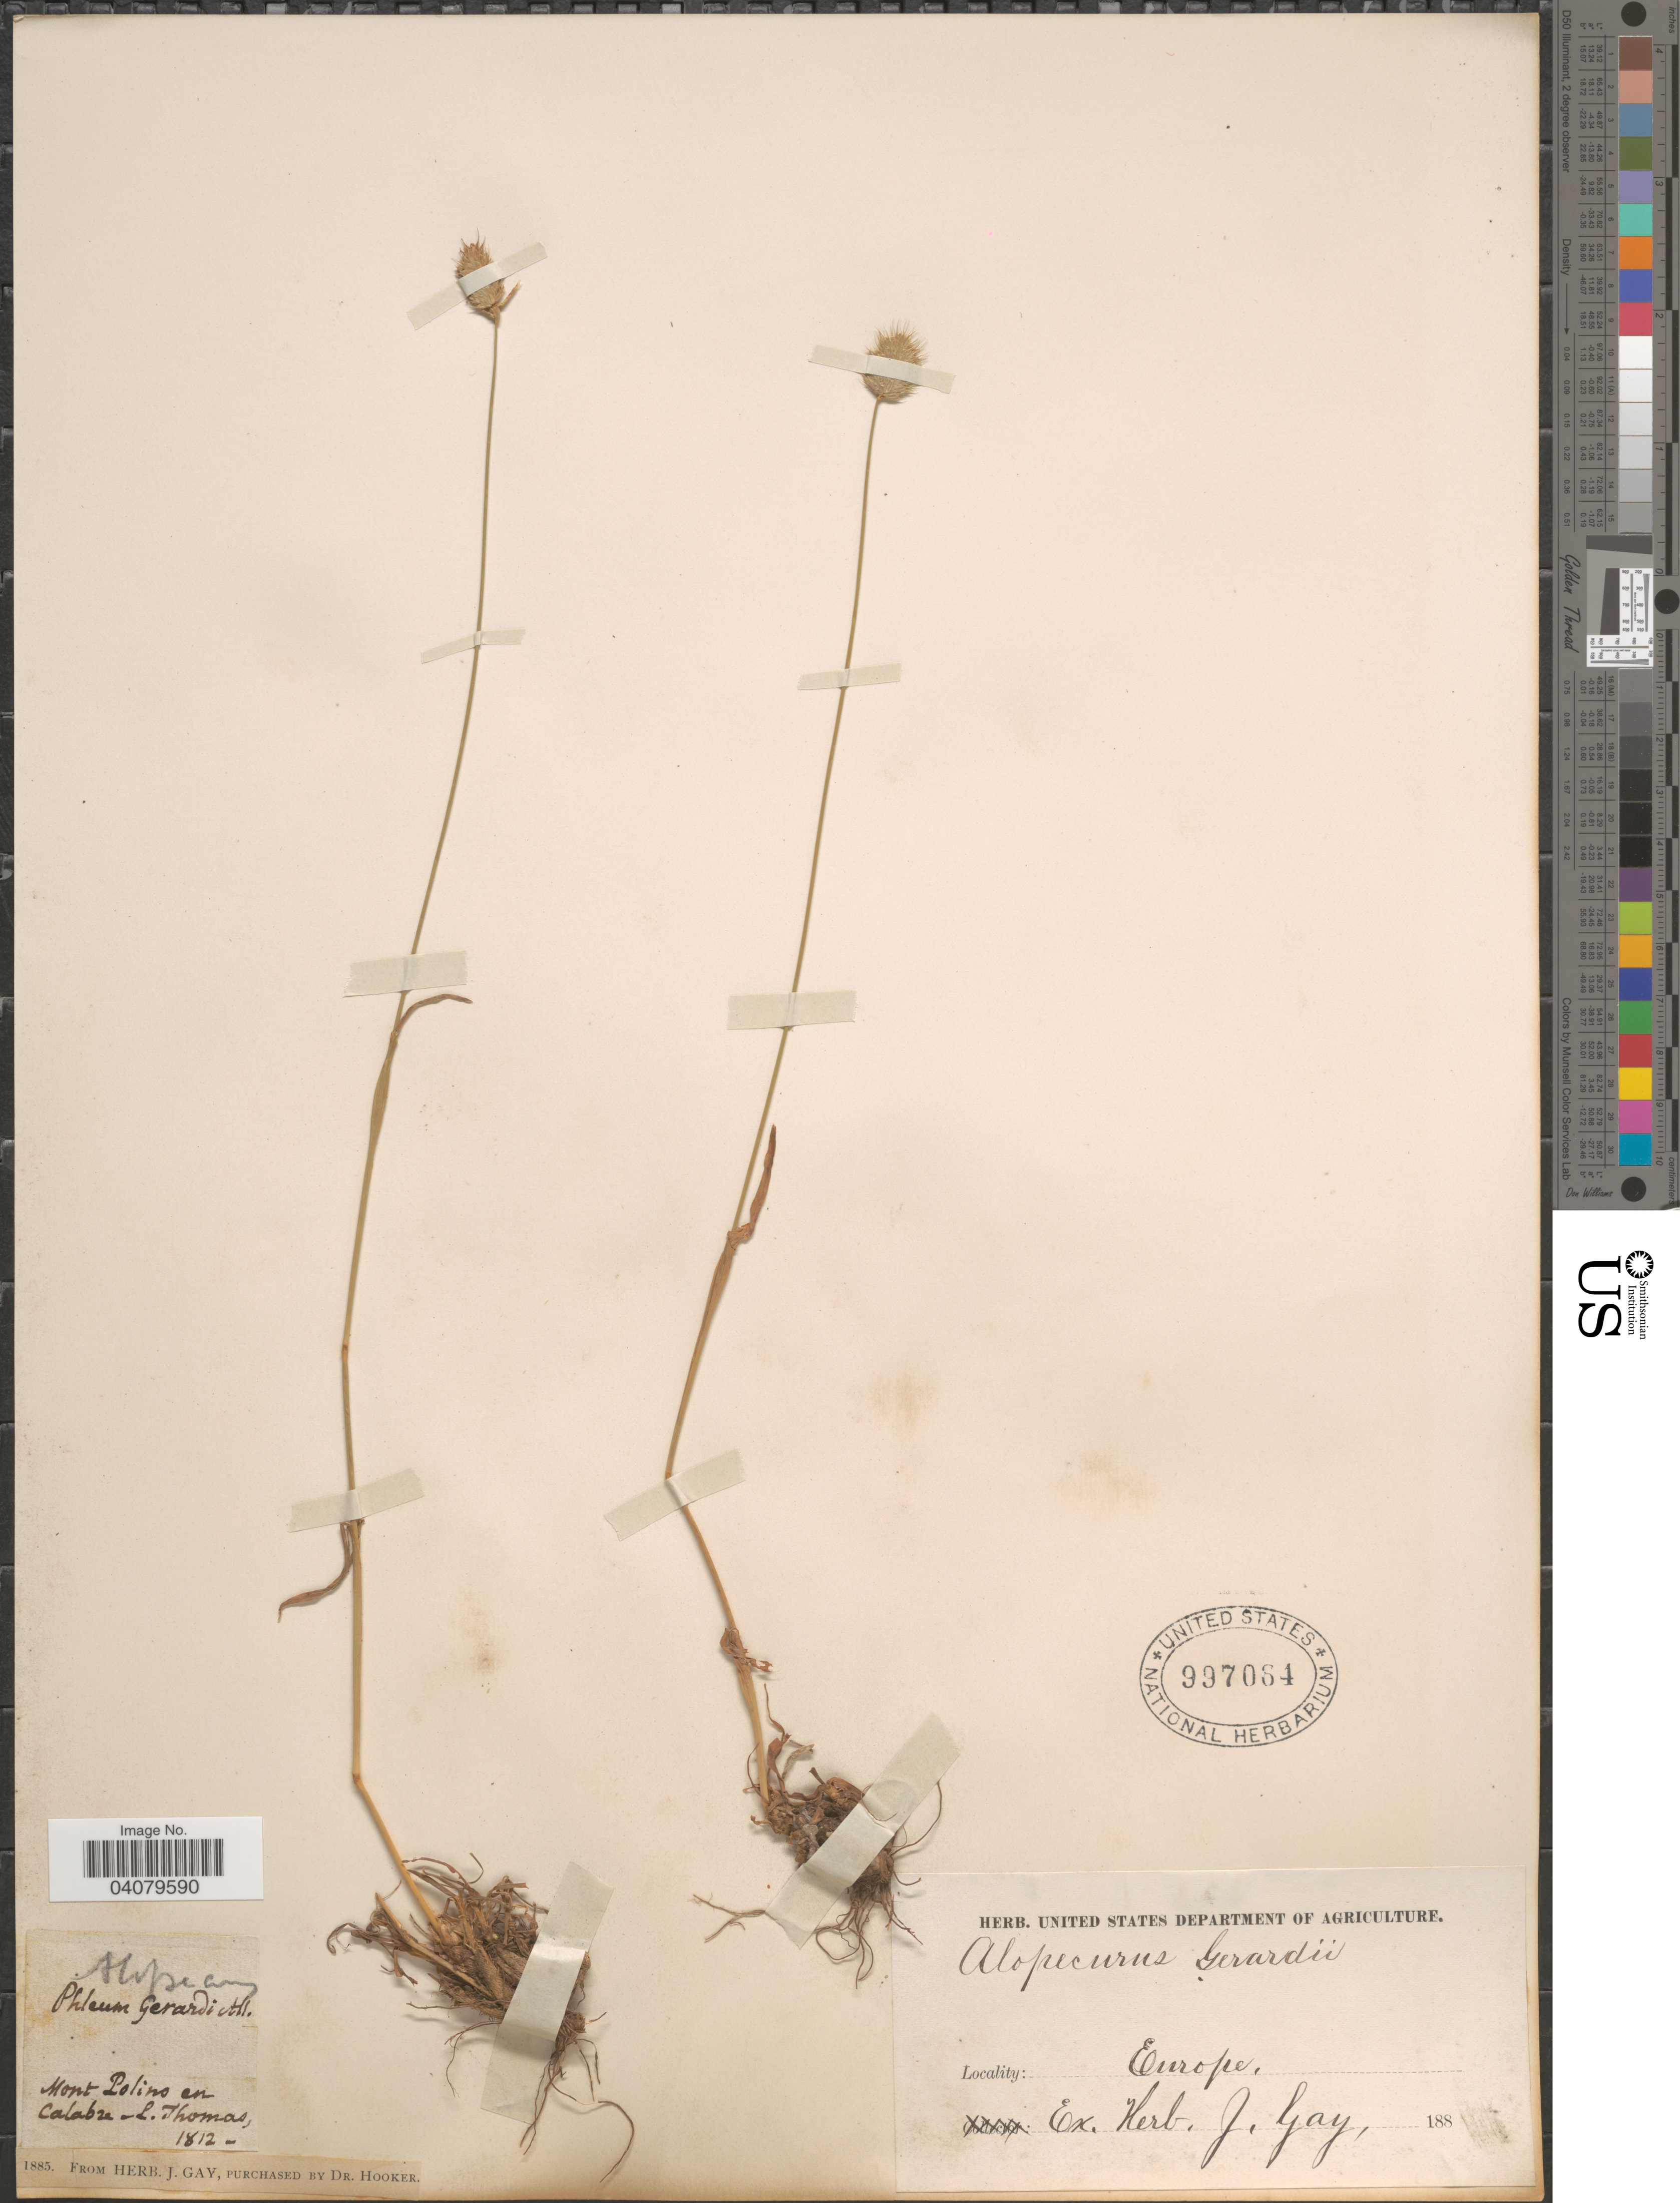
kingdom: Plantae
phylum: Tracheophyta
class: Liliopsida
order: Poales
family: Poaceae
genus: Alopecurus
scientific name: Alopecurus gerardii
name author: (All.) Vill.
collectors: L. Thomas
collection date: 1812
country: Italy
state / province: Calabria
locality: Mont Polins en Calabra. [interpreted]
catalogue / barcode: US 997064